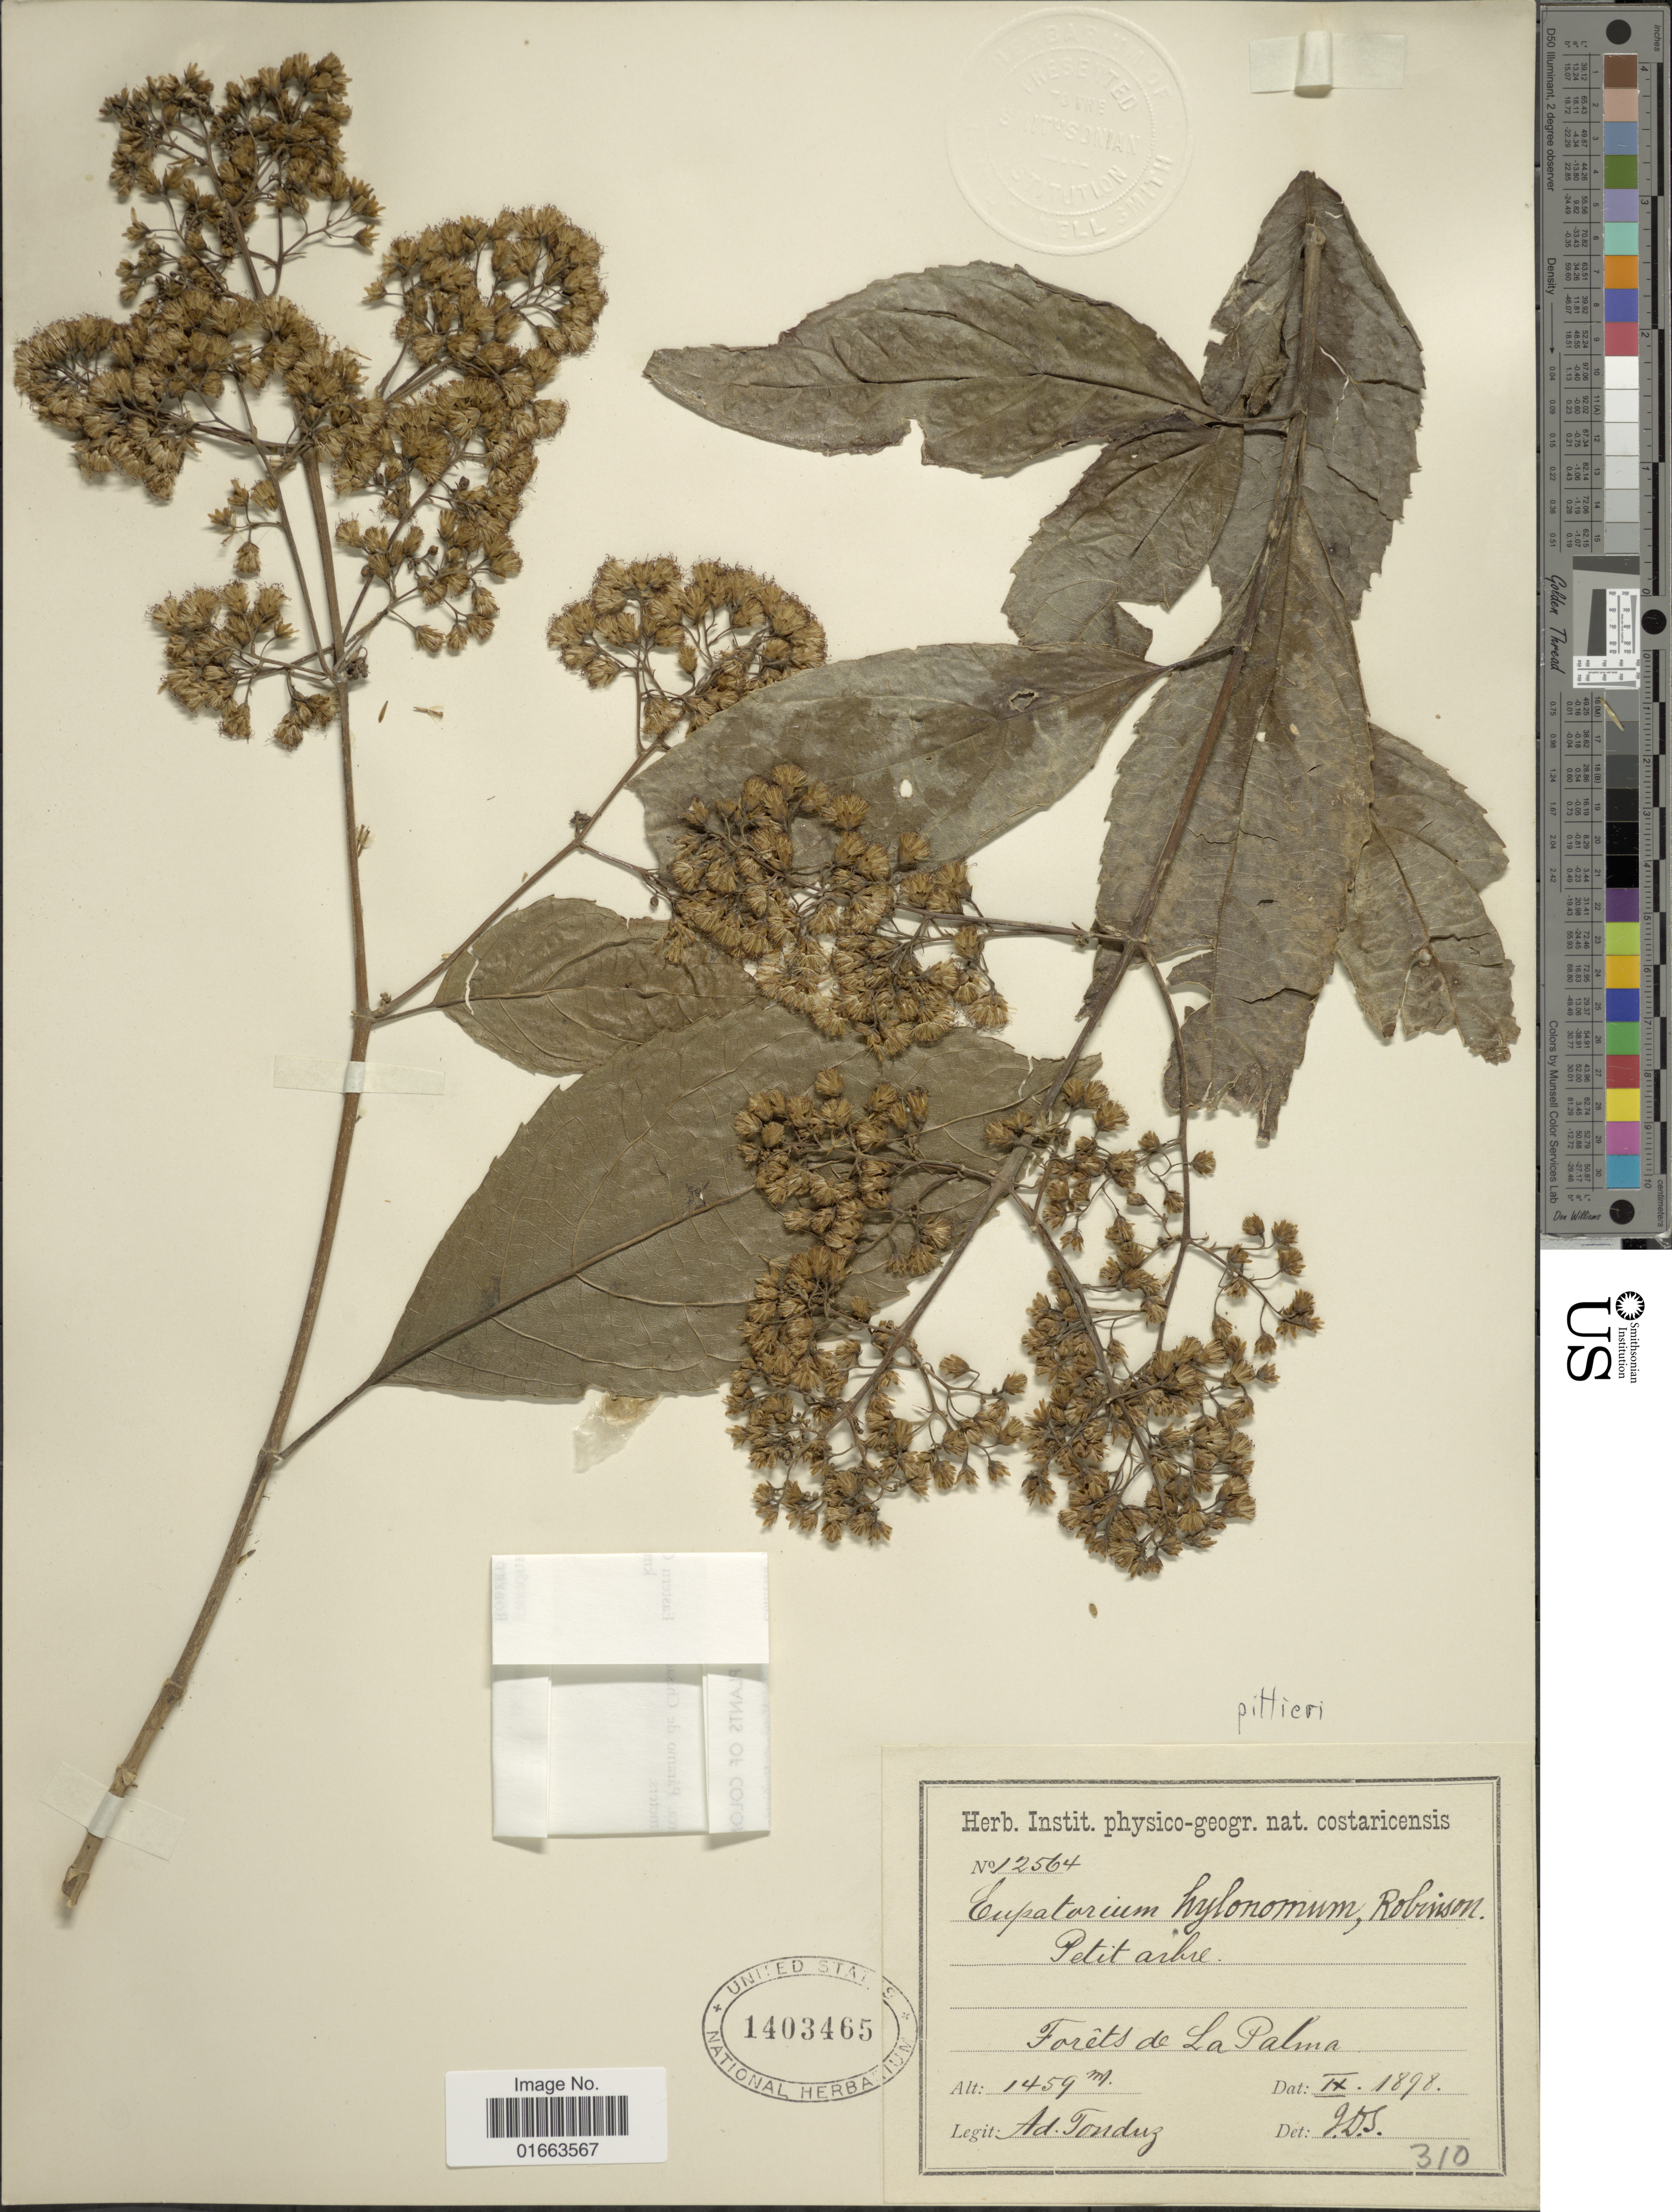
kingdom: Plantae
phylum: Tracheophyta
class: Magnoliopsida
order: Asterales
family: Asteraceae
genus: Koanophyllon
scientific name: Koanophyllon pittieri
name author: (Klatt) R.M. King & H. Rob.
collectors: A. Tonduz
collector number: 12564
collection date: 1878-12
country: Costa Rica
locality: Forêts de La Palma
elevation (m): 1459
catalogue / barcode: US 1403465